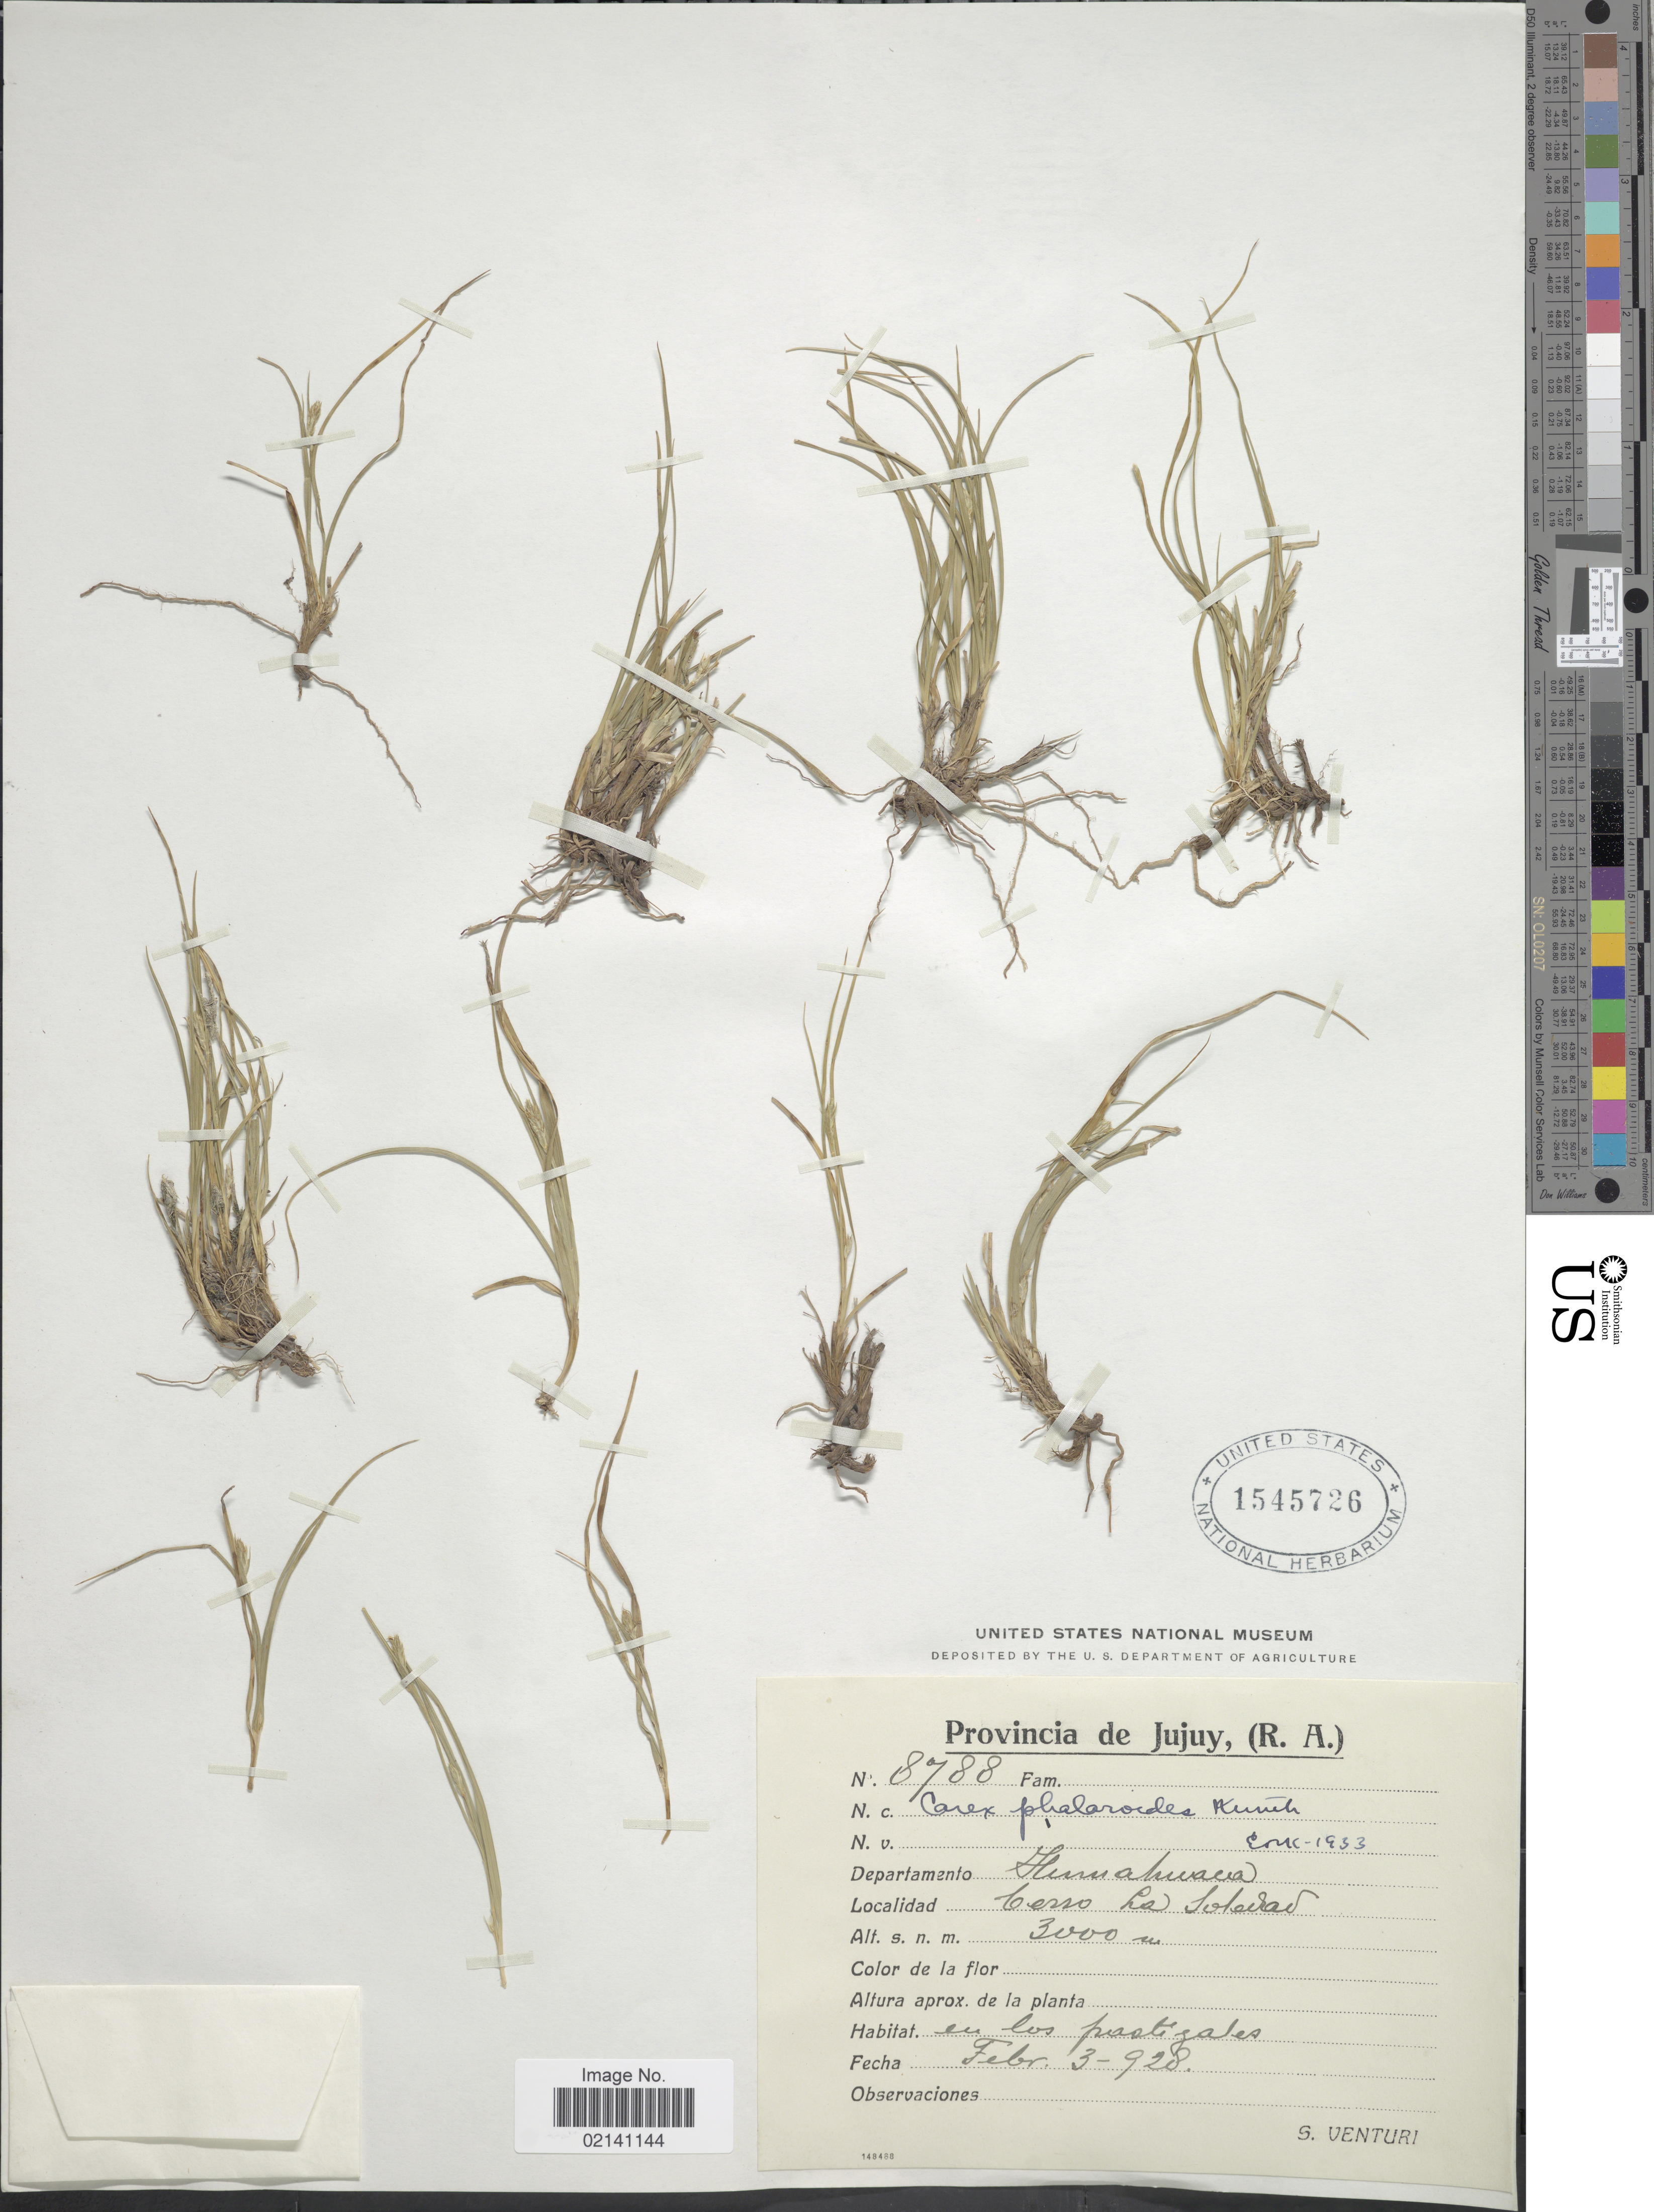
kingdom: Plantae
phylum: Tracheophyta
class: Liliopsida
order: Poales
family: Cyperaceae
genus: Carex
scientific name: Carex phalaroides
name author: Kunth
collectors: S. Venturi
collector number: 8788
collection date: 1928-03-02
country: Argentina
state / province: Jujuy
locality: Provincia de Jujuy (R.A.), Departamento Humahuaca, Cerro La Soledad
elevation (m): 3000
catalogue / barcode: US 1545726